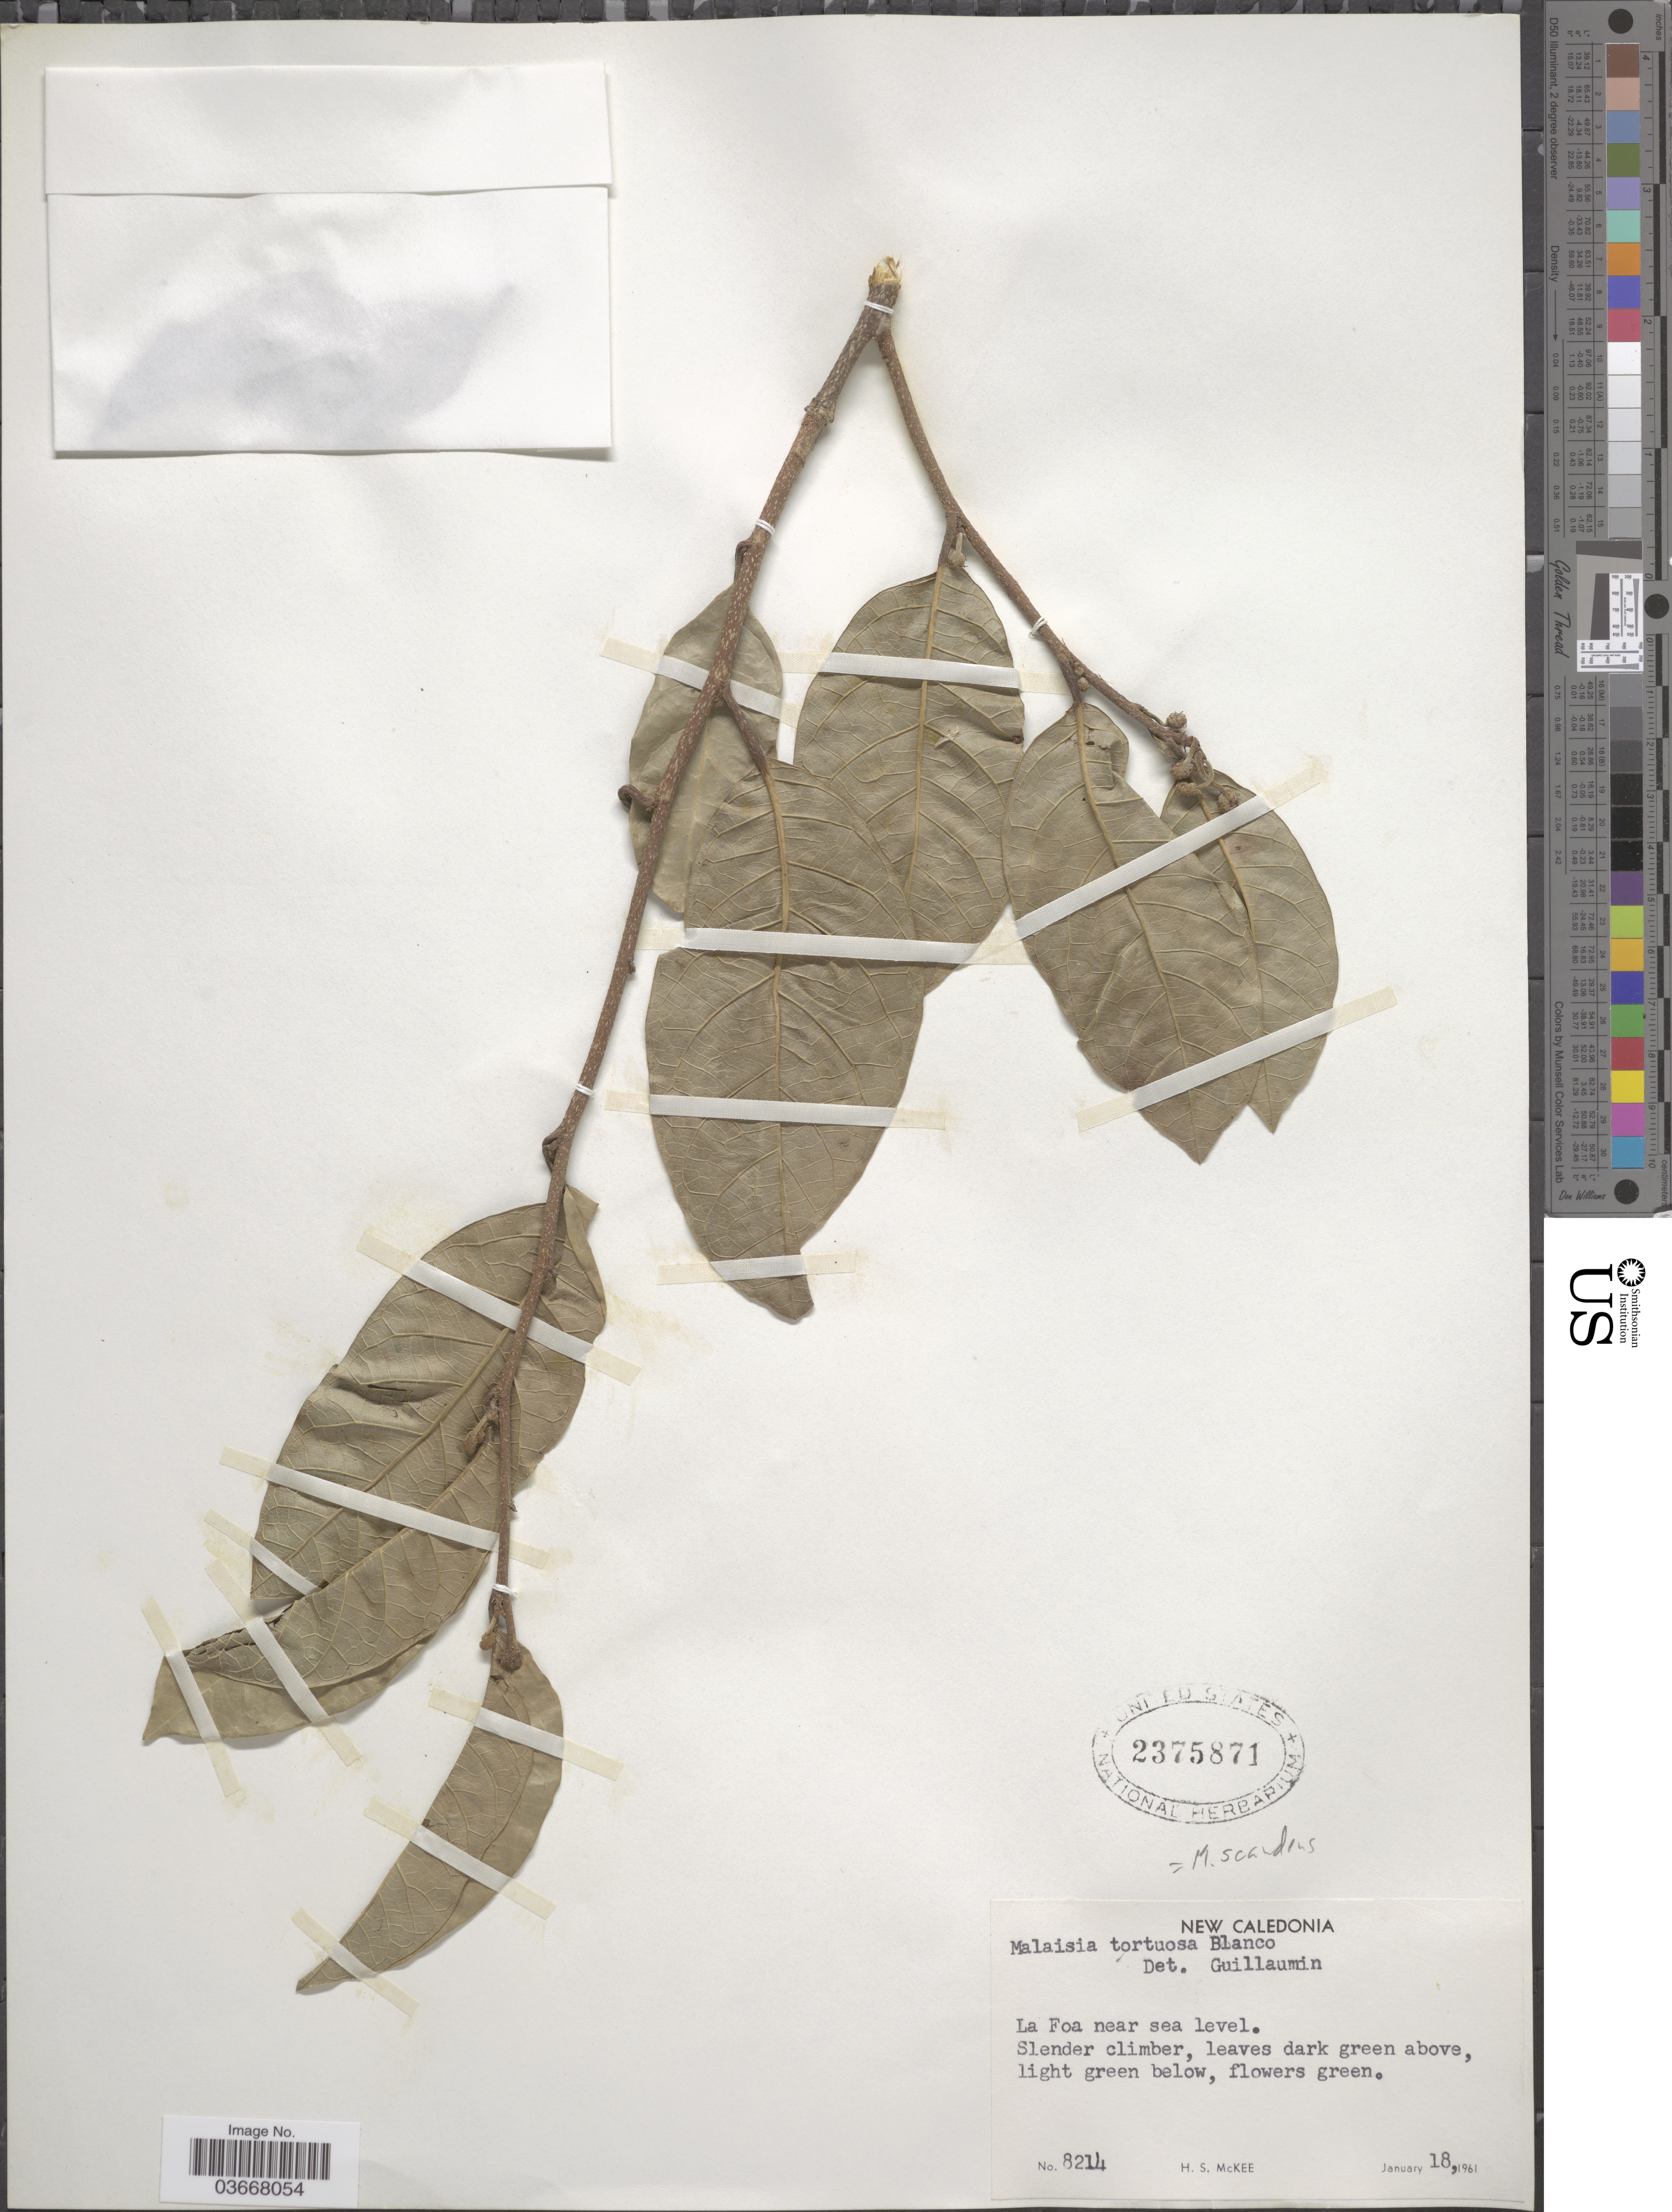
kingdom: Plantae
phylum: Tracheophyta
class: Magnoliopsida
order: Rosales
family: Moraceae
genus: Malaisia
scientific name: Malaisia scandens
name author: (Lour.) Planch.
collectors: H. S. McKee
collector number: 8214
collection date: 1961-01-18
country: New Caledonia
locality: La Foa.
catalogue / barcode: US 2375871